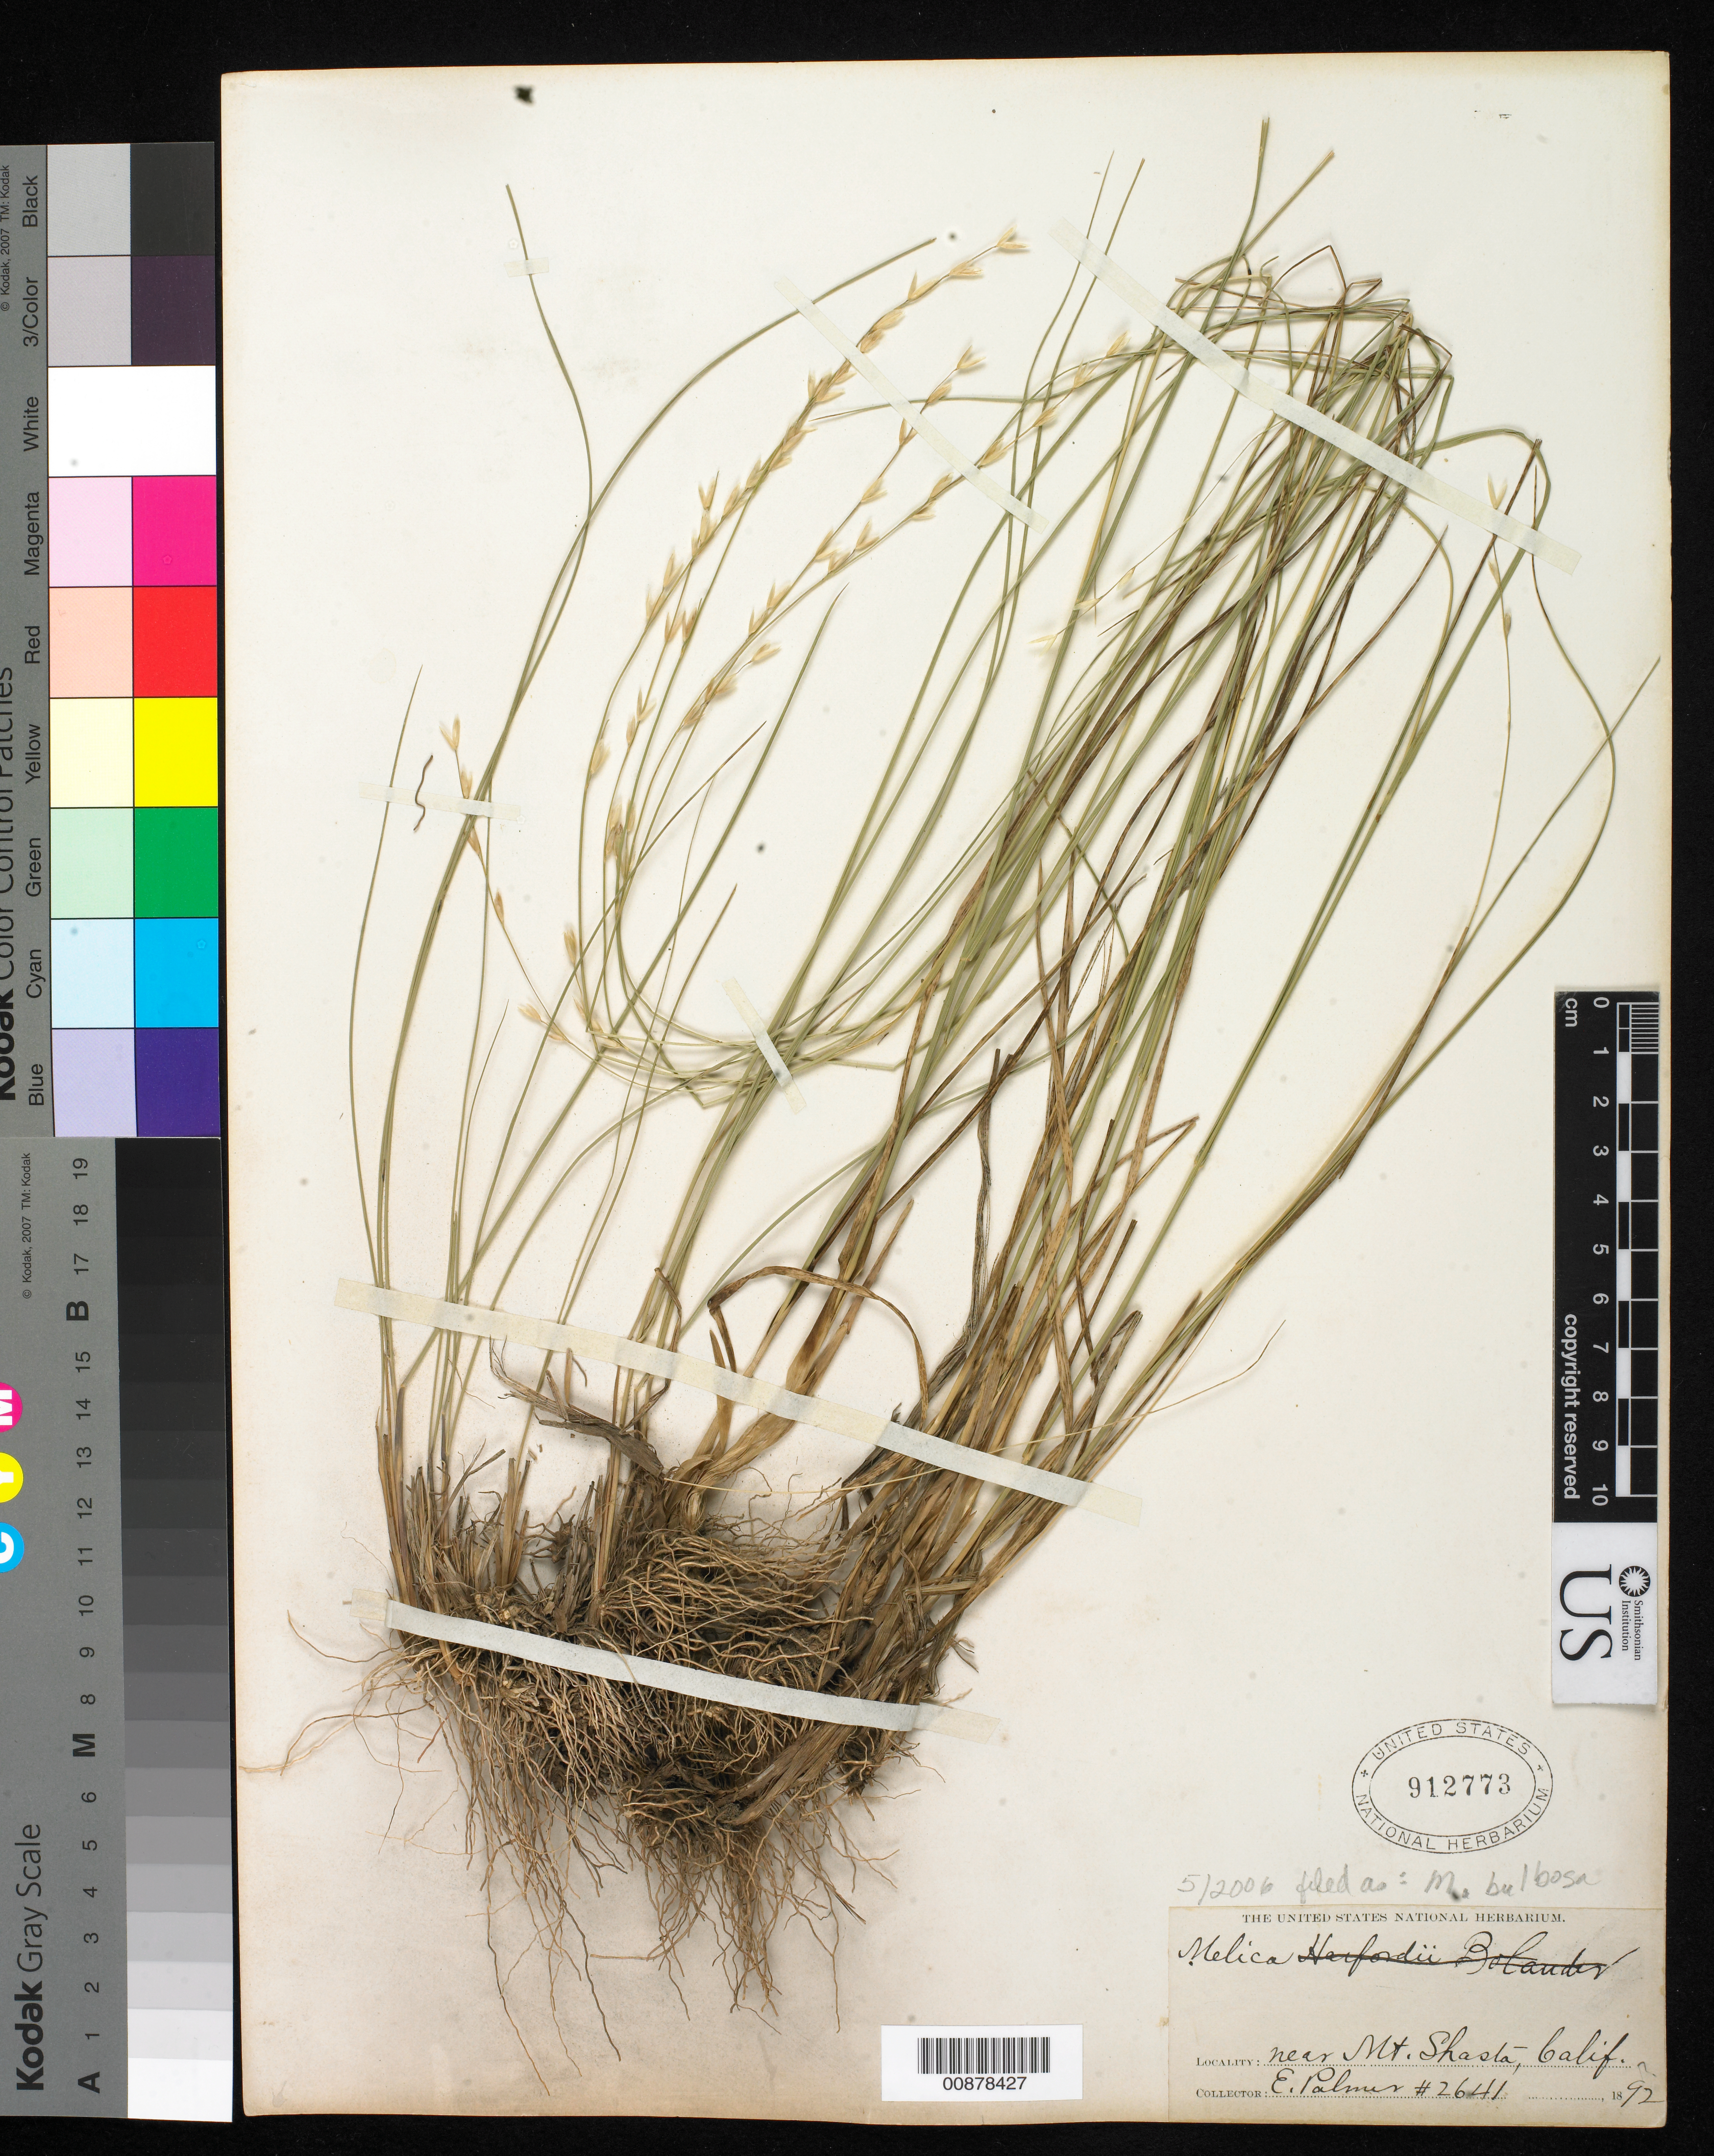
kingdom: Plantae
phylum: Tracheophyta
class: Liliopsida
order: Poales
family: Poaceae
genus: Melica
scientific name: Melica bulbosa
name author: Geyer ex Porter & J.M. Coult.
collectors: E. Palmer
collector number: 2641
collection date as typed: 1892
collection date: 1892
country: United States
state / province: California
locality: Near Mt. Shasta, California.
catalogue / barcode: US 912773